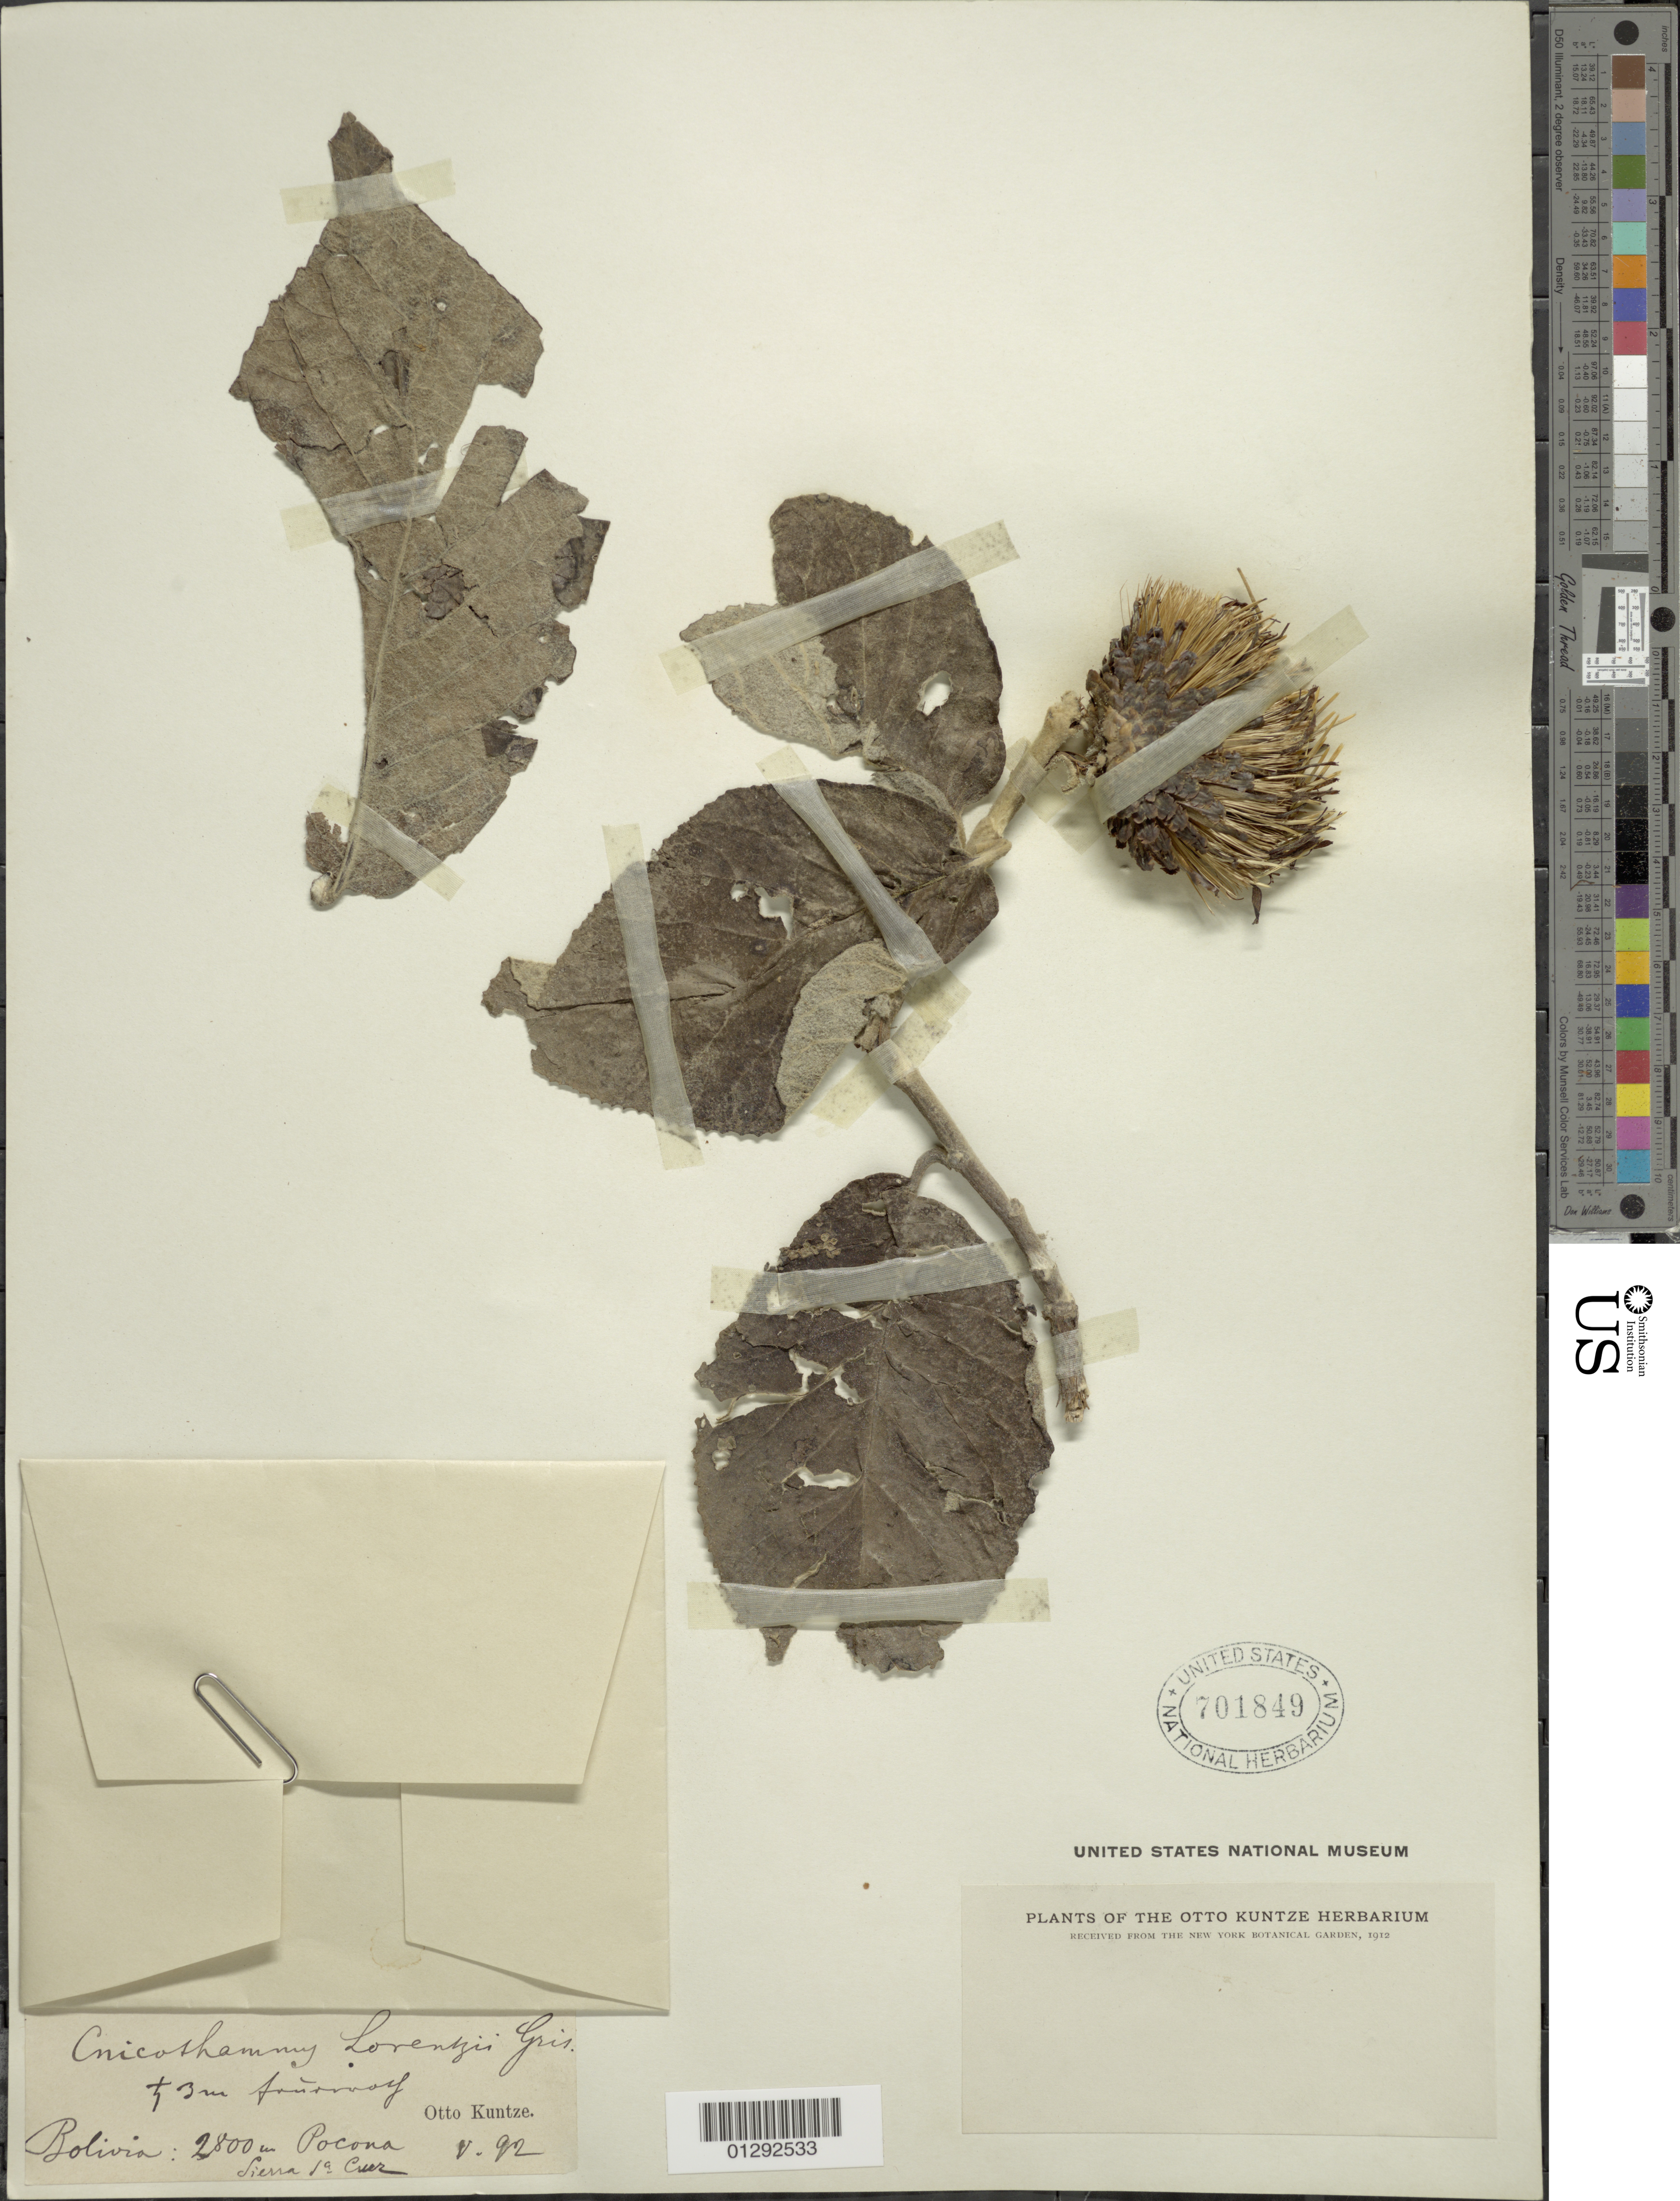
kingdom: Plantae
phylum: Tracheophyta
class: Magnoliopsida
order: Asterales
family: Asteraceae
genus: Cnicothamnus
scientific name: Cnicothamnus lorentzii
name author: Griseb.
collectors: ex Herb. O. Kuntze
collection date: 1892-05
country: Bolivia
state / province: Santa Cruz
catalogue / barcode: US 701849